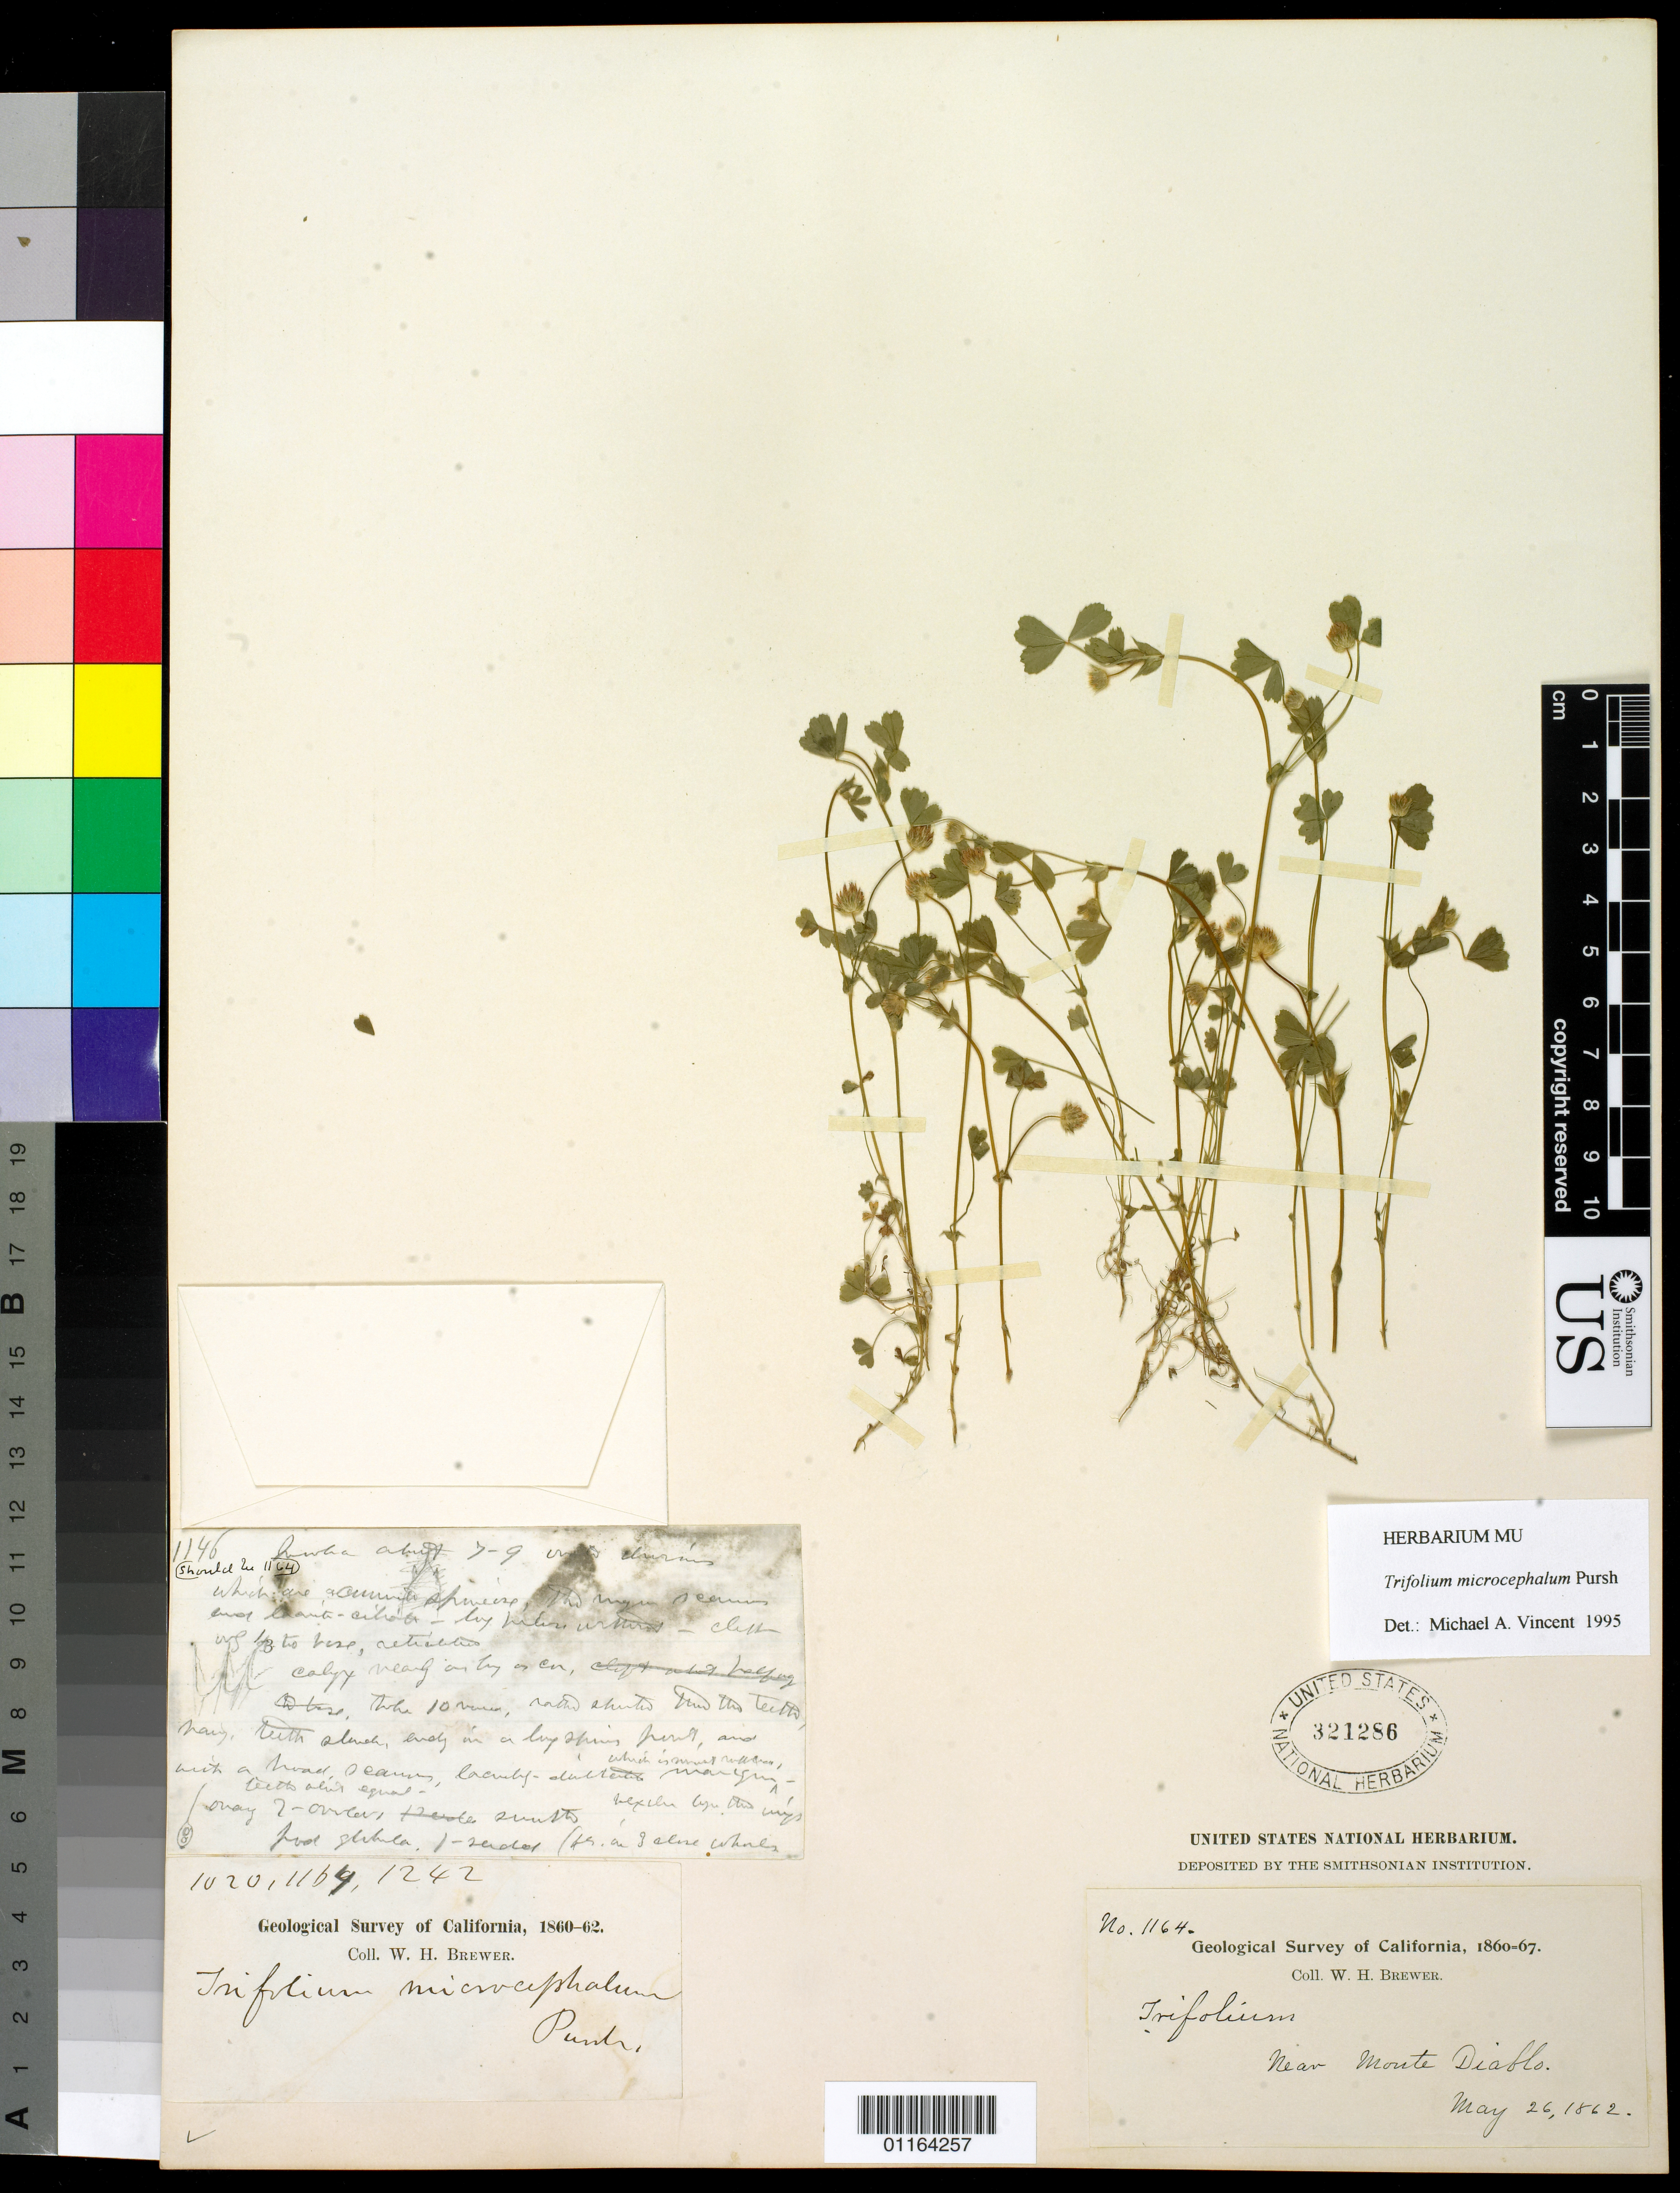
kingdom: Plantae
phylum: Tracheophyta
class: Magnoliopsida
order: Fabales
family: Fabaceae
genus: Trifolium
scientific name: Trifolium microcephalum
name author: Pursh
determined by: Vincent, Michael A.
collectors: W. H. Brewer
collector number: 1164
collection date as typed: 26 May 1862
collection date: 1862-05-26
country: United States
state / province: California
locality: Near Monte Diabolo.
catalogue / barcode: US 321286